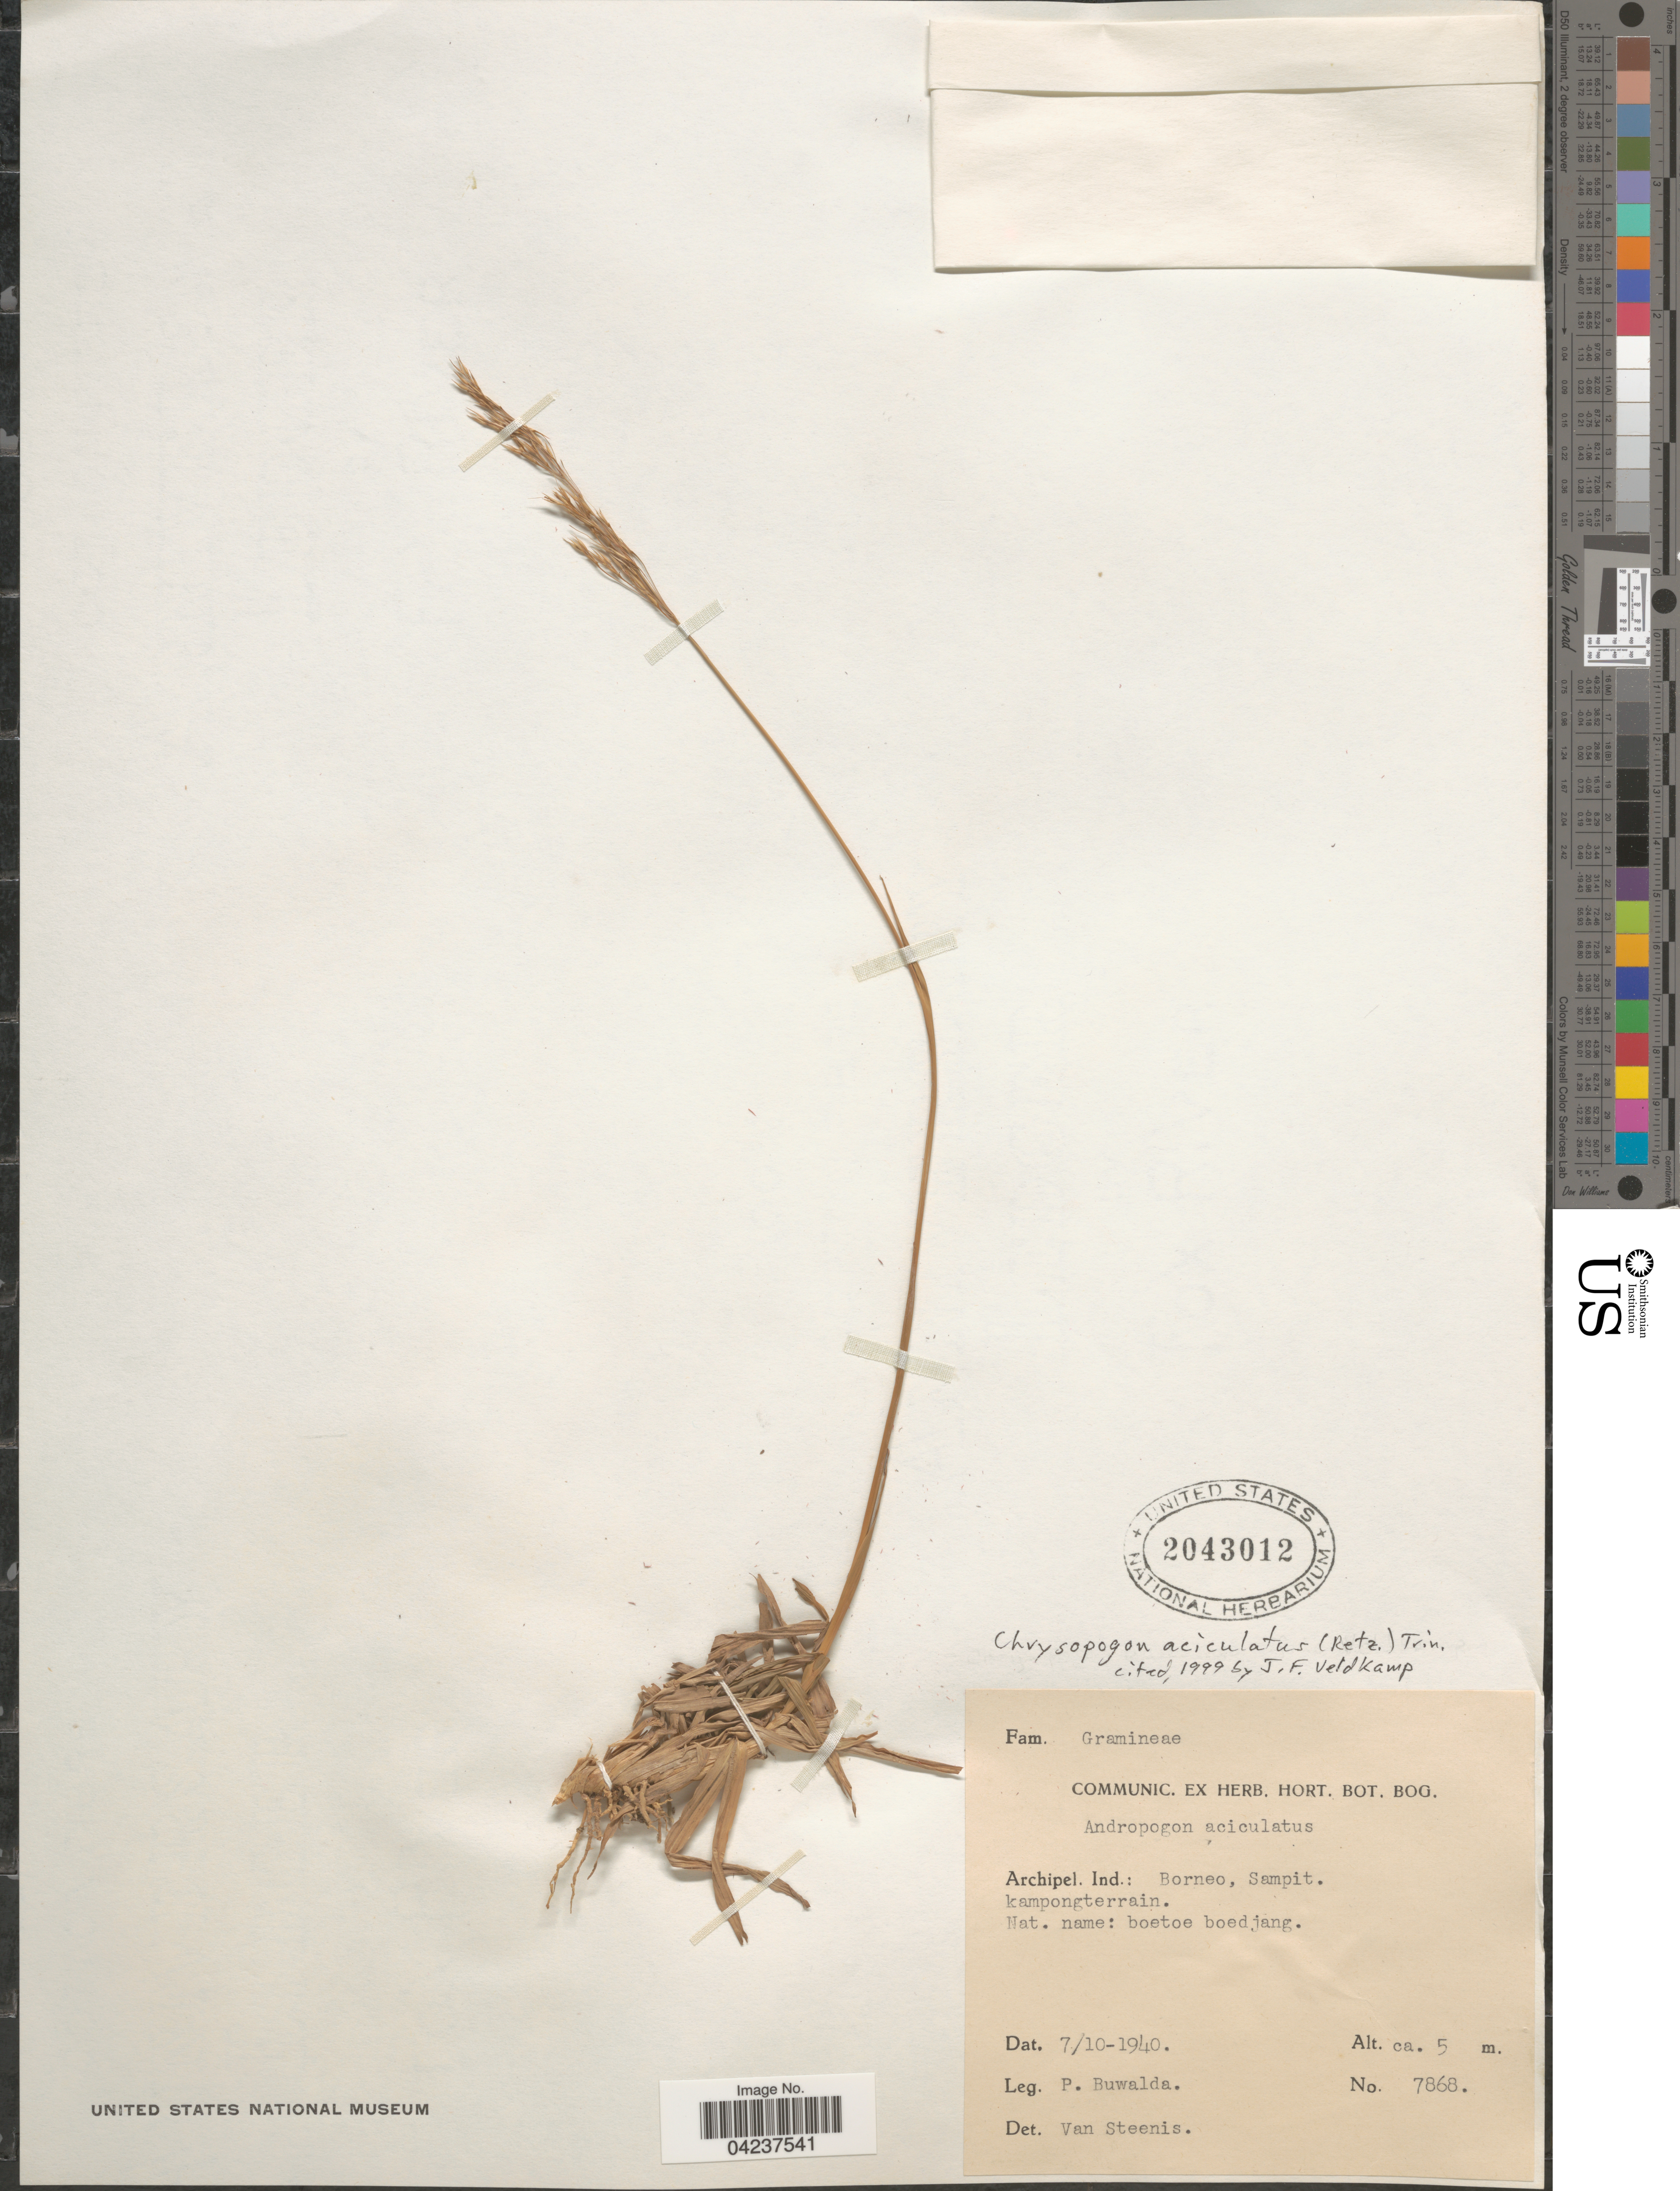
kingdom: Plantae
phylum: Tracheophyta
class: Liliopsida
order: Poales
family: Poaceae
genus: Chrysopogon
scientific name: Chrysopogon aciculatus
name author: (Retz.) Trin.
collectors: P. Buwalda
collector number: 7868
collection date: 1940-10-07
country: Indonesia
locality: Archipel. Ind.: Borneo, Sampit.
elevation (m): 5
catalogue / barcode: US 2043012